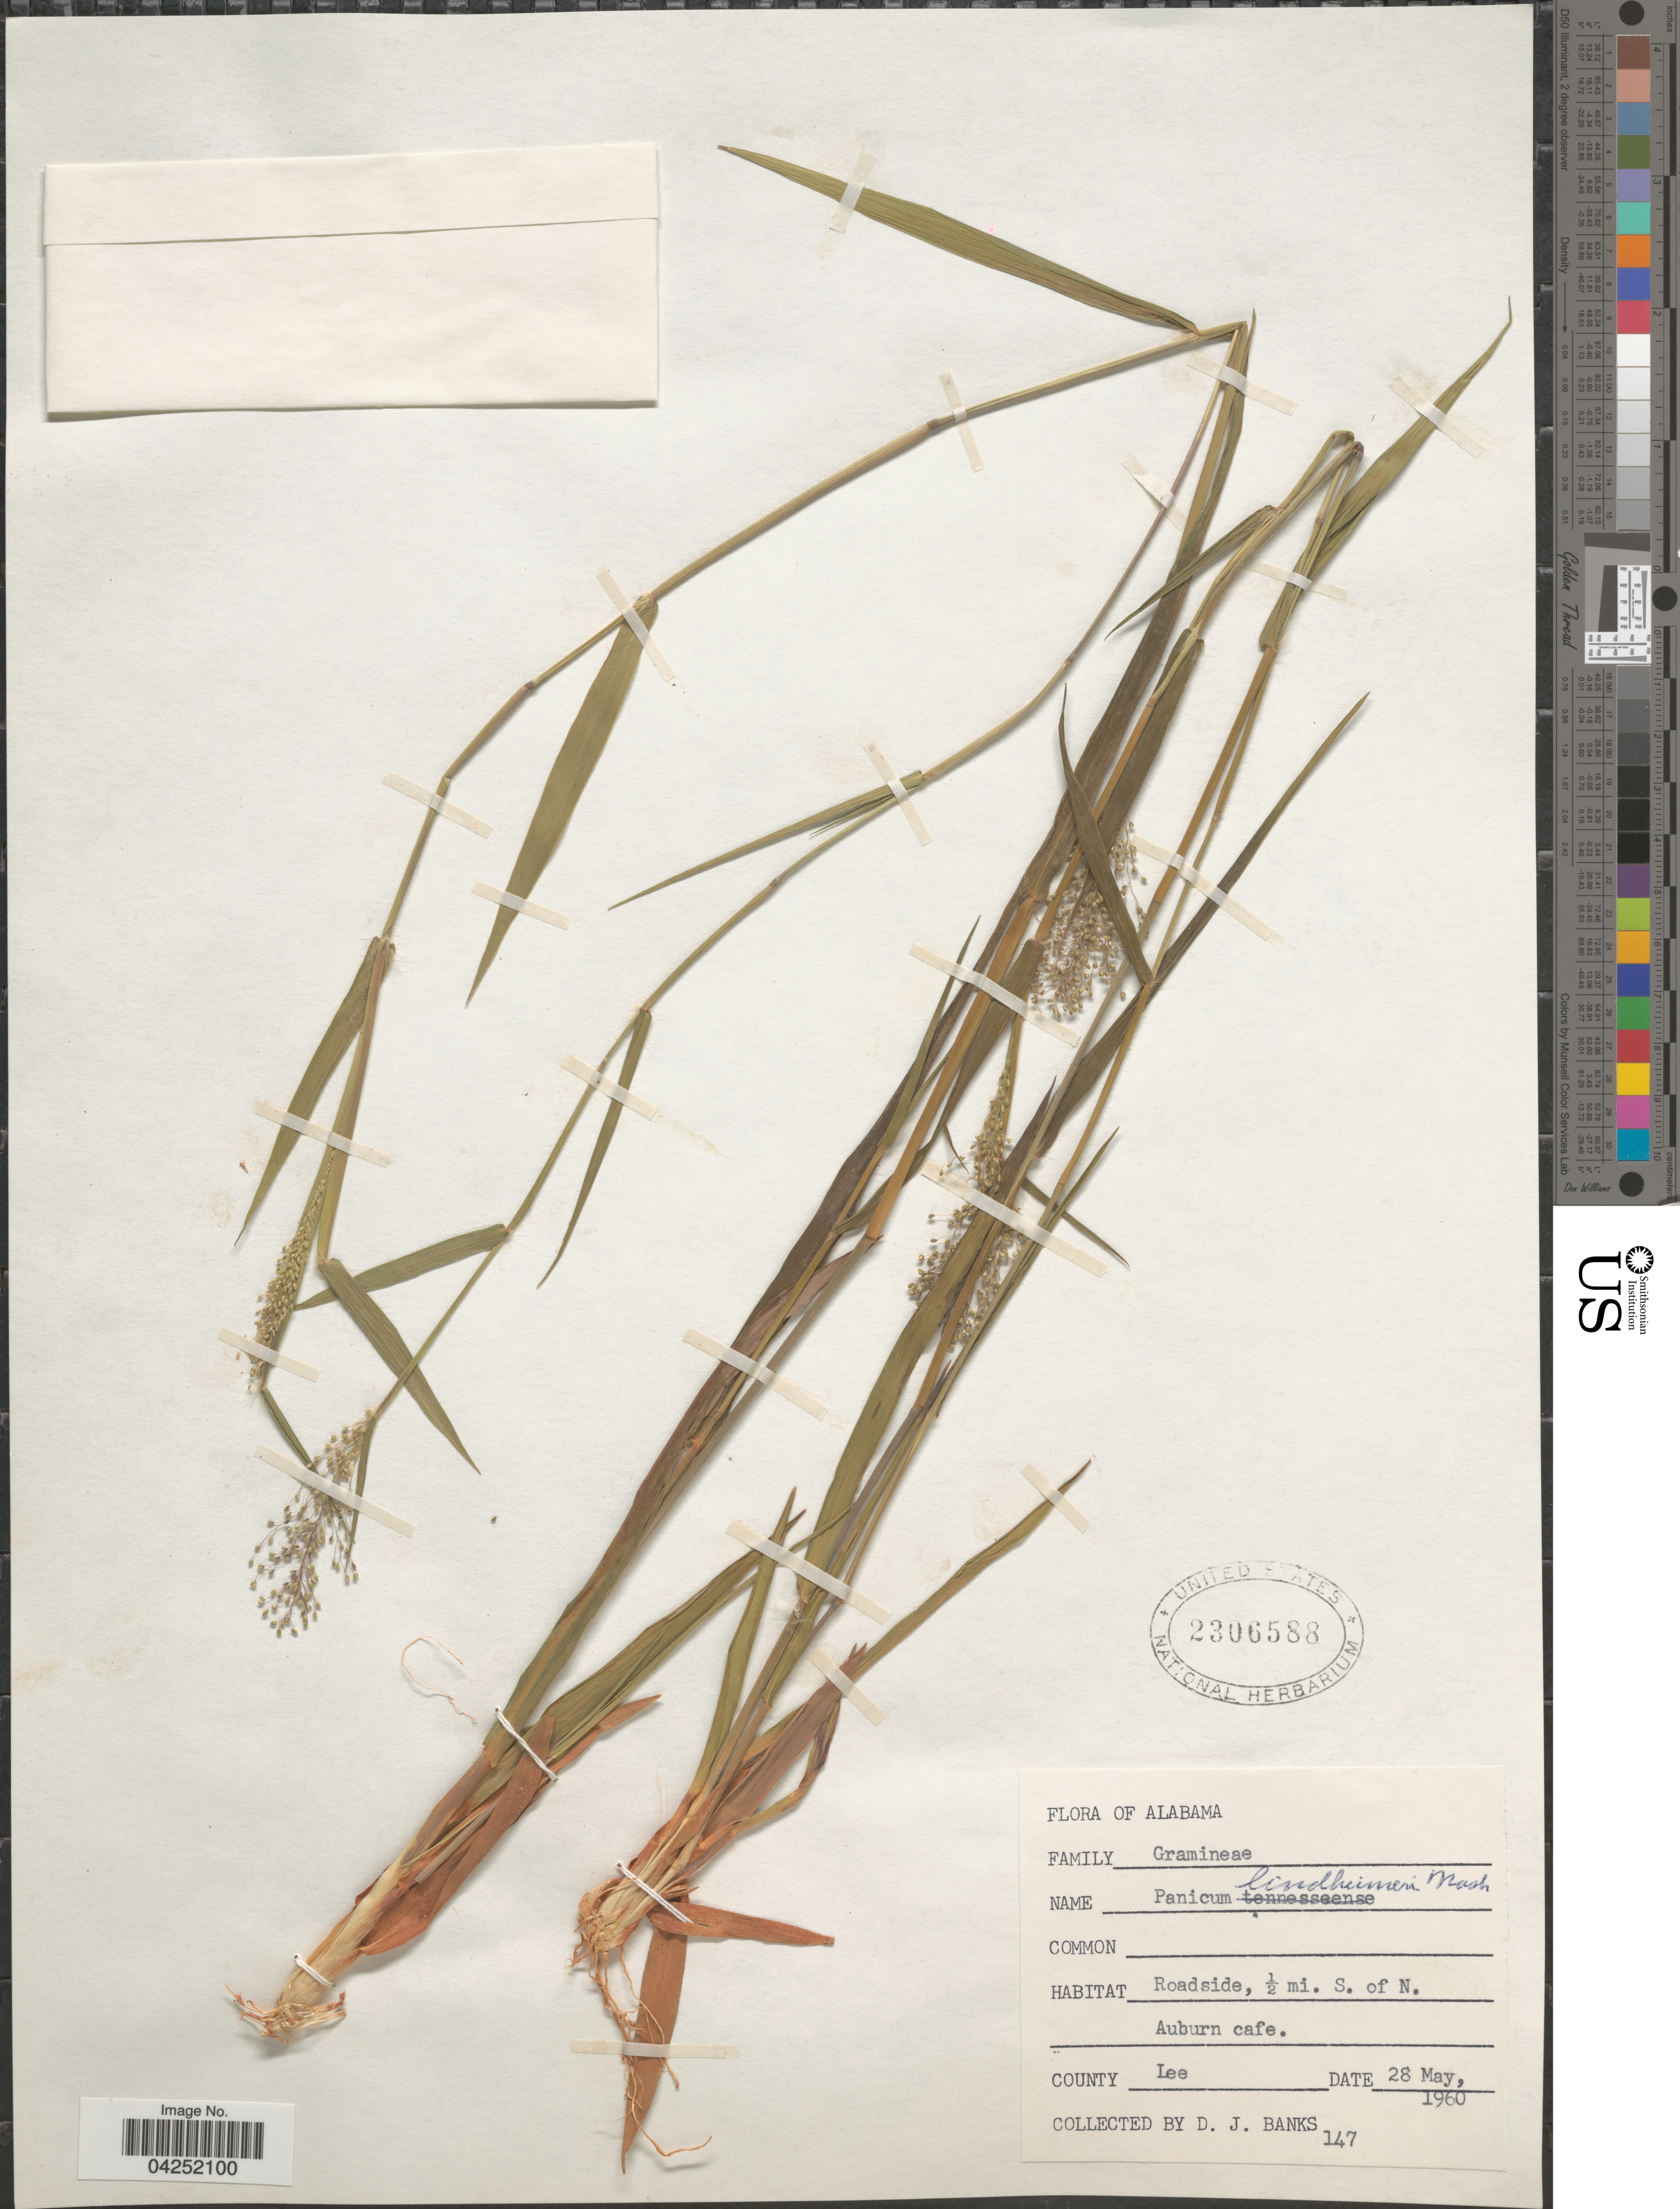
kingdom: Plantae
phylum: Tracheophyta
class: Liliopsida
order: Poales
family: Poaceae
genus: Dichanthelium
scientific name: Dichanthelium acuminatum var. lindheimeri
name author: (Nash) Gould & C.A. Clark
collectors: D. J. Banks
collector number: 147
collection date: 1960-05-28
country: United States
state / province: Alabama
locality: Roadside, ½ mi. S. of N. Auburn cafe. County Lee.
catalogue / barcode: US 2306588